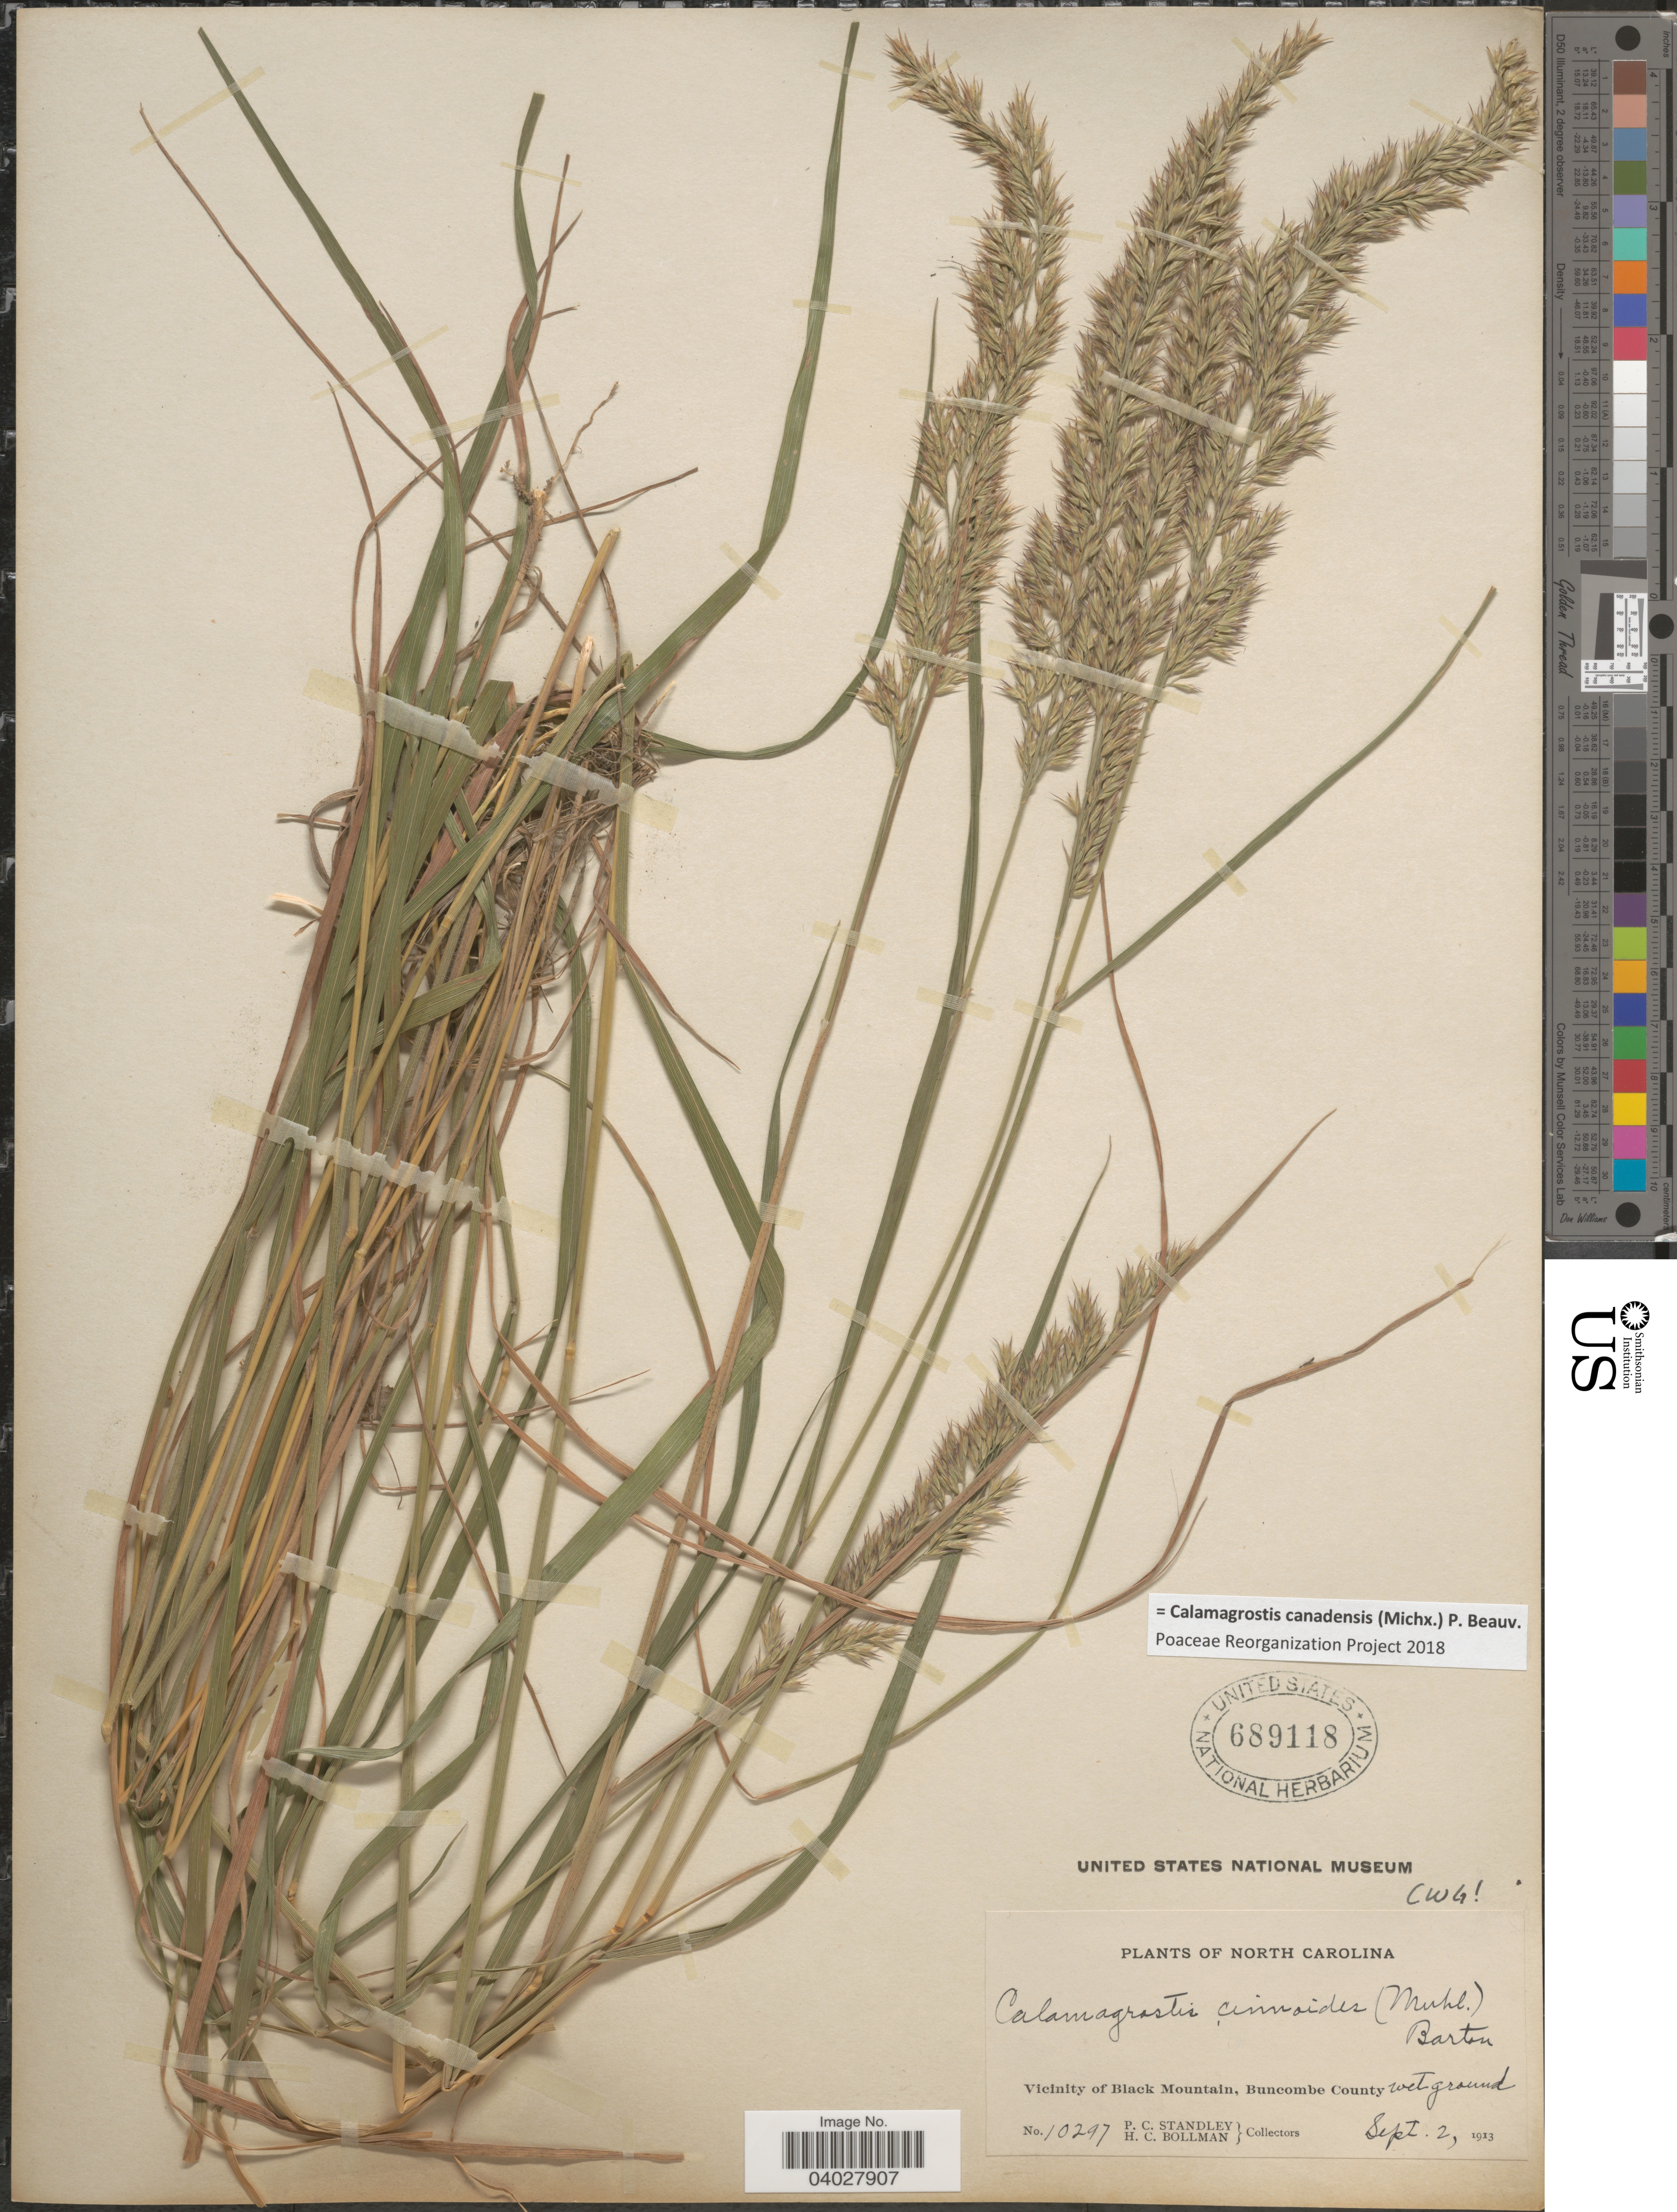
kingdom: Plantae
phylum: Tracheophyta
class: Liliopsida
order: Poales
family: Poaceae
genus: Calamagrostis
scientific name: Calamagrostis canadensis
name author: (Michx.) P. Beauv.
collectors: P. C. Standley & H. C. Bollman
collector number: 10297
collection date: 1913-09-02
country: United States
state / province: North Carolina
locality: Vicinity of Black Mountain, Buncombe County.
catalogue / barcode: US 689118